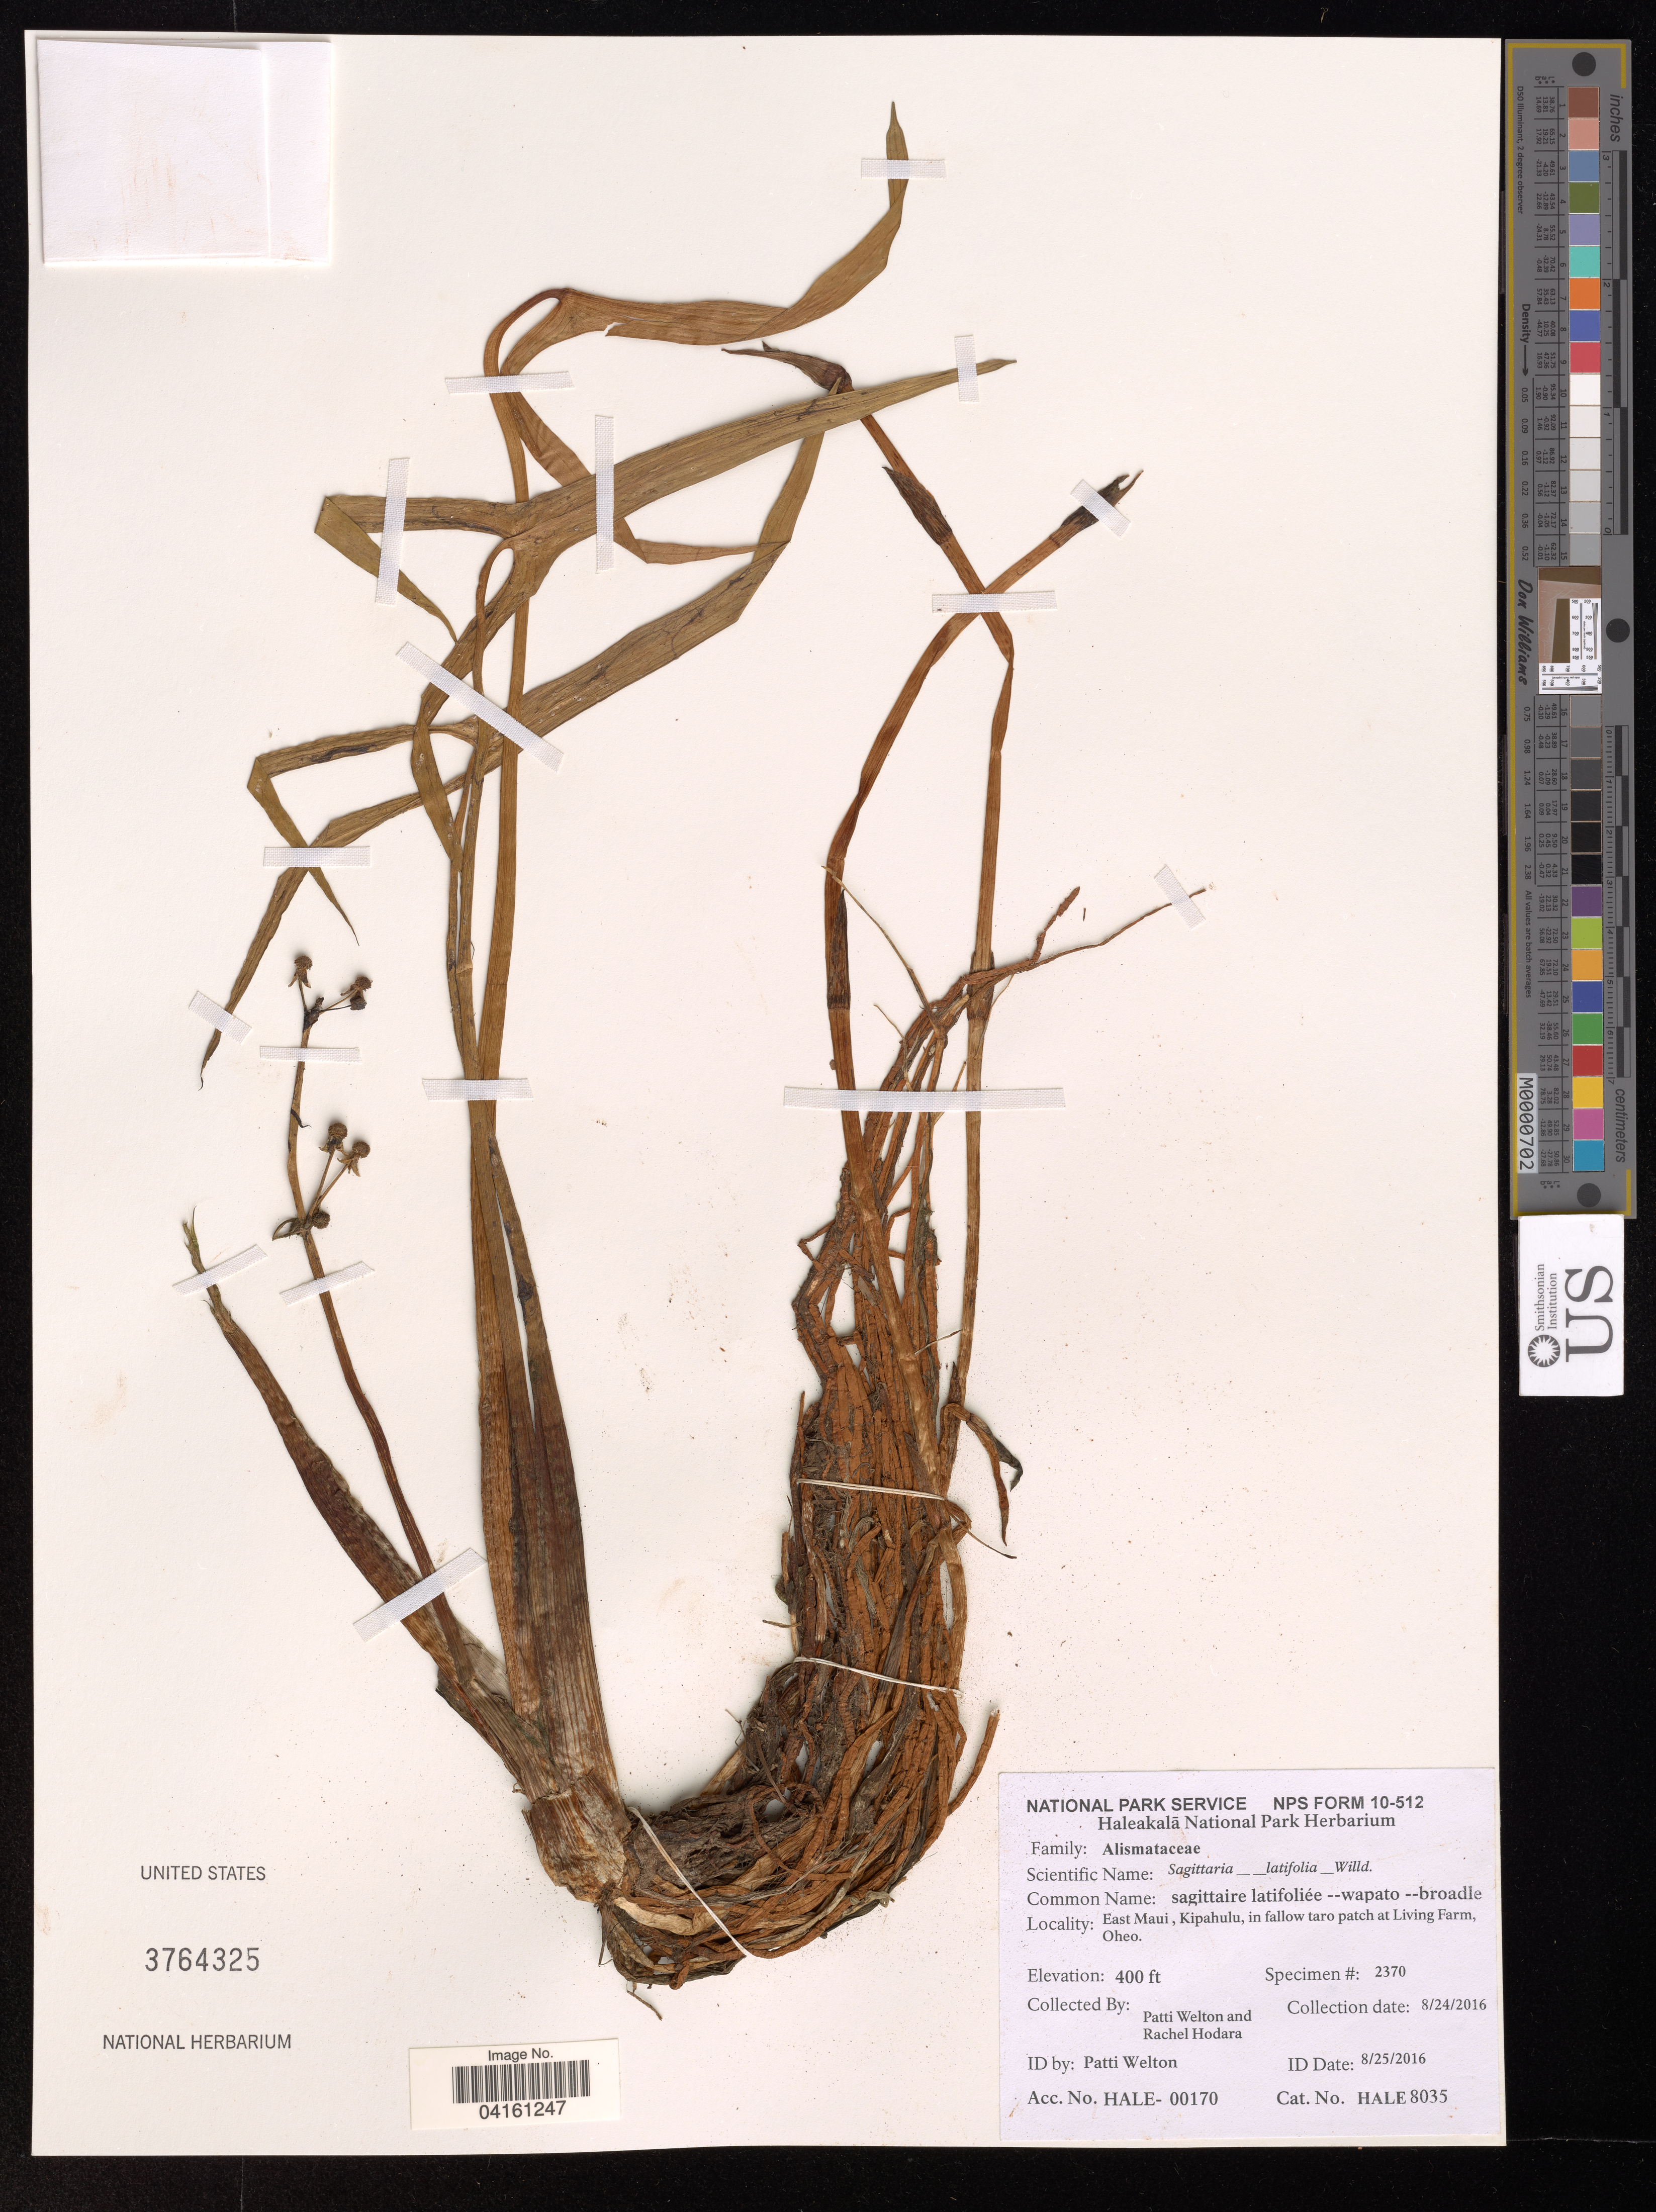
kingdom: Plantae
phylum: Tracheophyta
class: Liliopsida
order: Alismatales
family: Alismataceae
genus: Sagittaria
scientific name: Sagittaria latifolia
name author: Willd.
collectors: P. Welton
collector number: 2370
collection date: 2016-08-24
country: United States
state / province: Hawaii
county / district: Maui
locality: East Maui, Kipahulu, in fallow taro patch at Living Farm, Oheo.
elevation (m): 122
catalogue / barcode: US 3764325